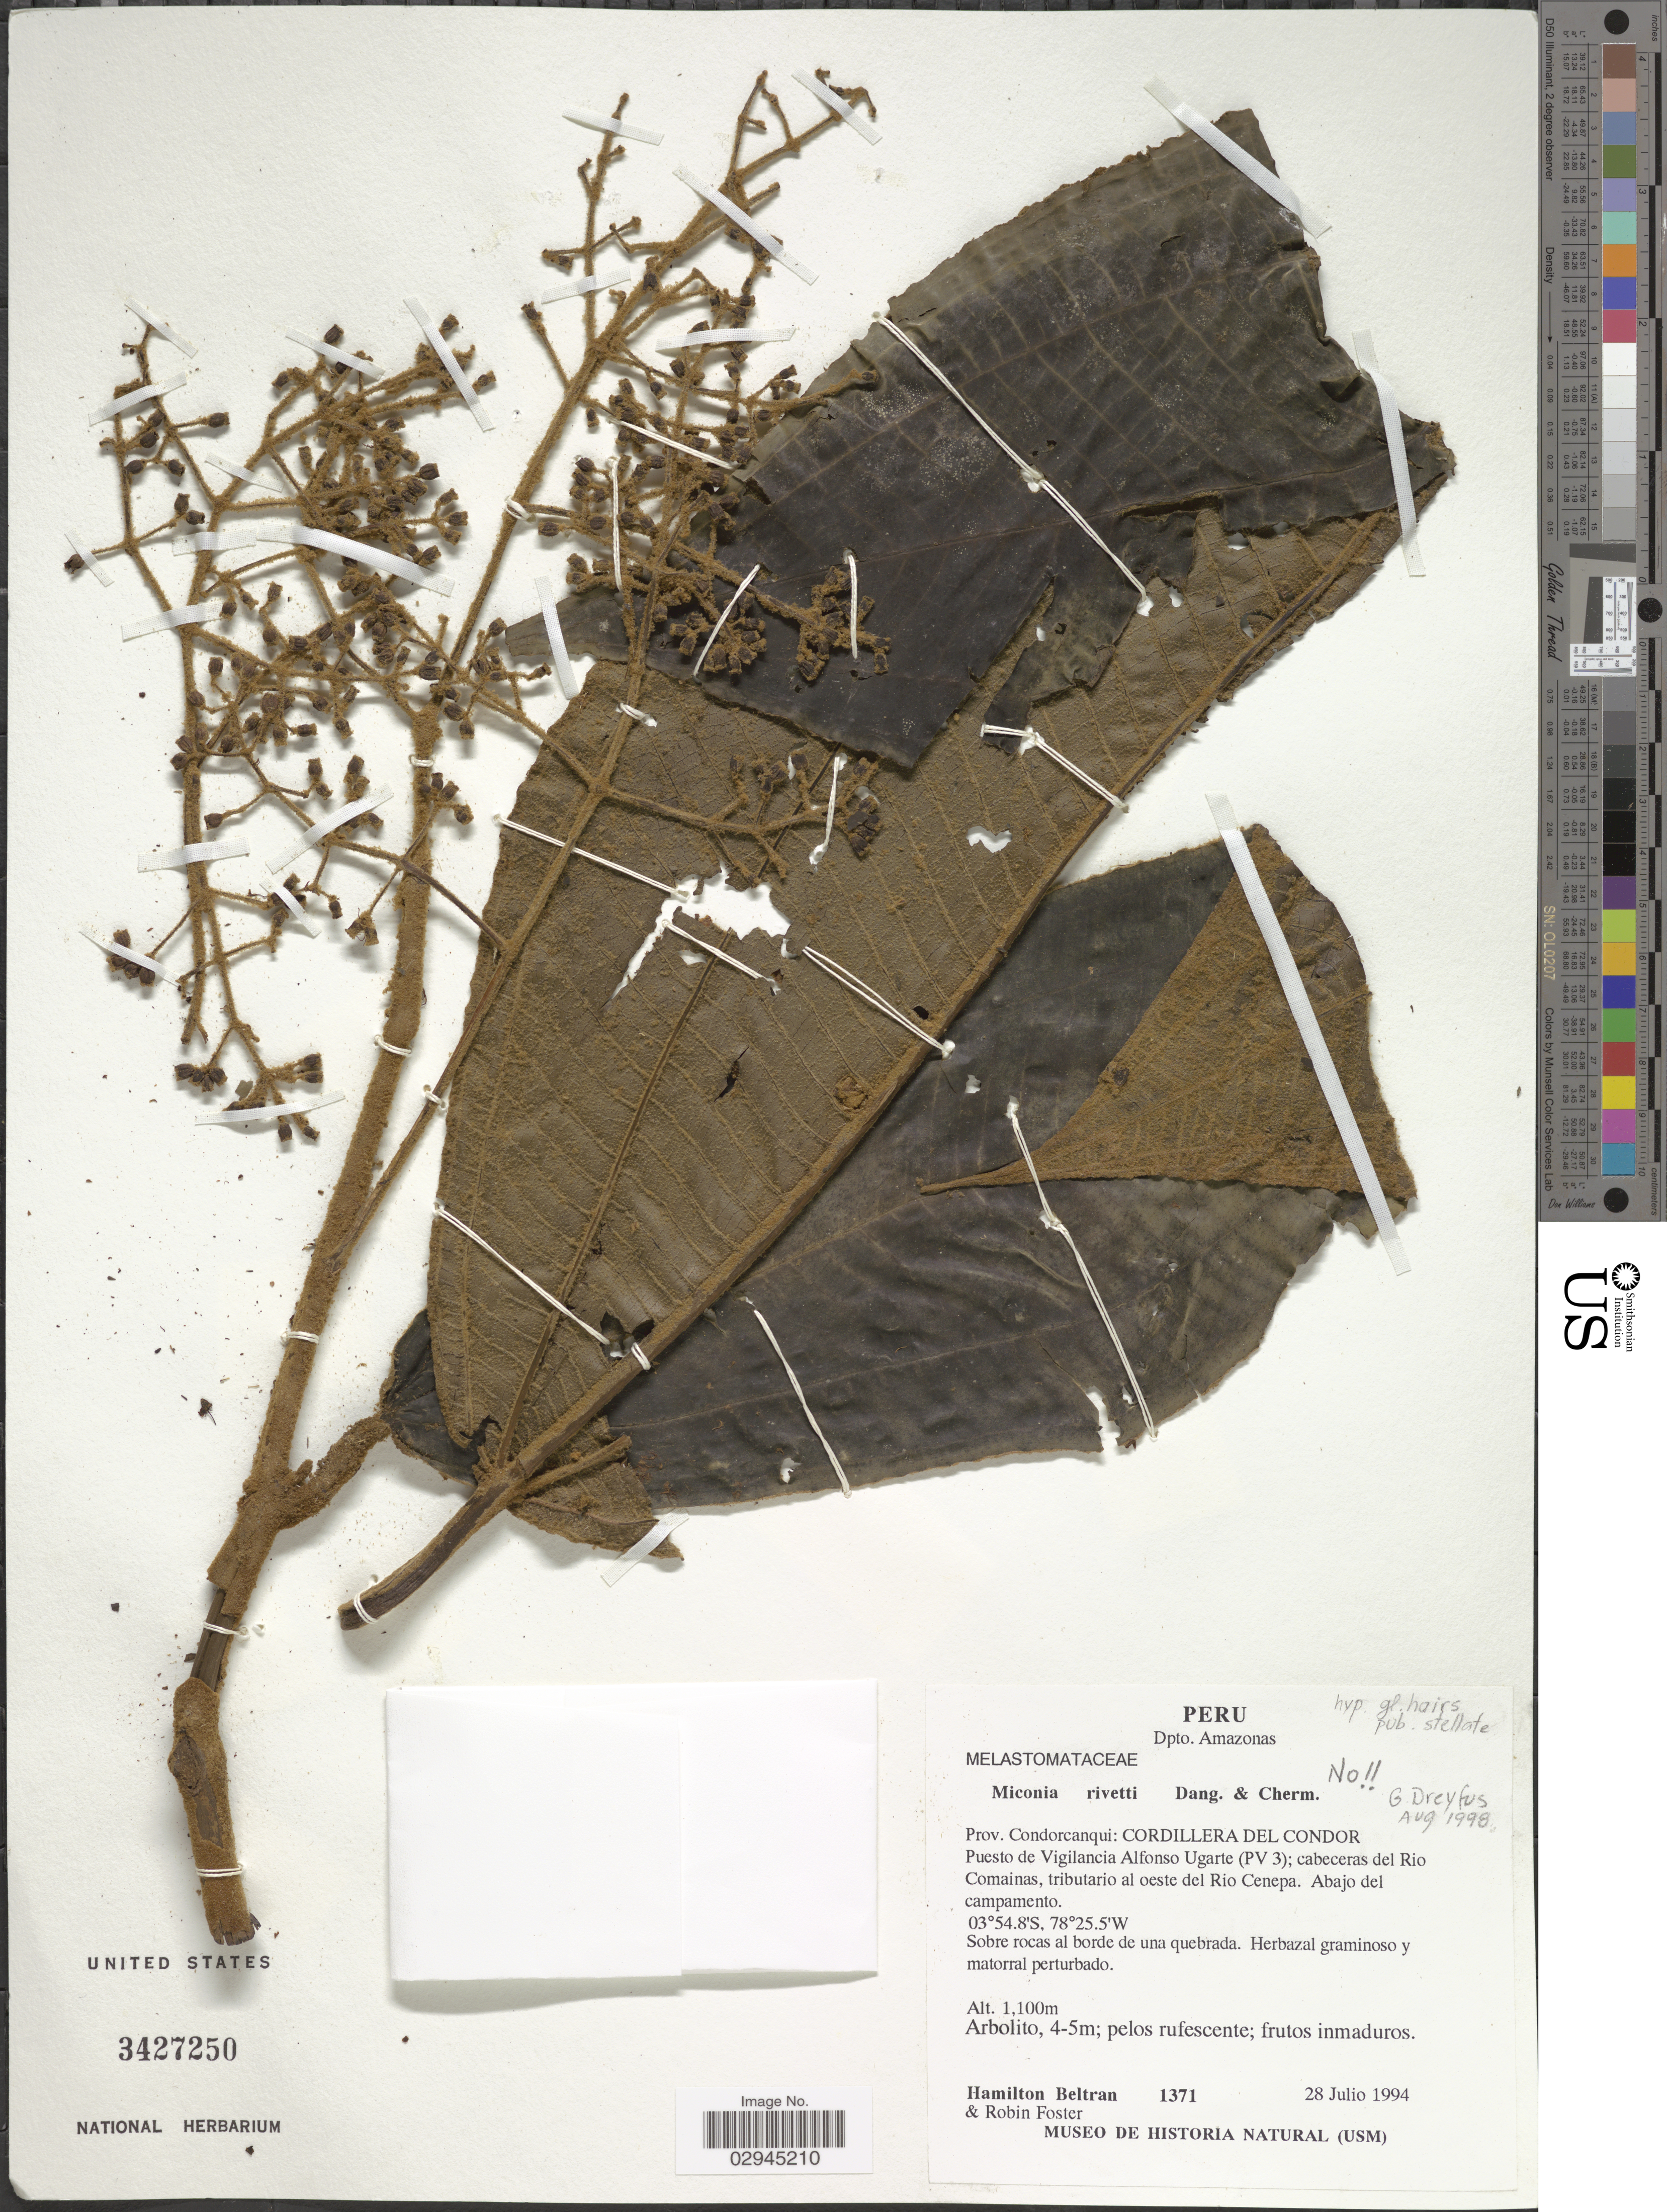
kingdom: Plantae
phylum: Tracheophyta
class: Magnoliopsida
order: Myrtales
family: Melastomataceae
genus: Miconia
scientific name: Miconia sp.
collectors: H. Beltran & R. B. Foster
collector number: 1371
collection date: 1994-07-28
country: Peru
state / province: Amazonas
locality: Dpto. Amazonas. Prov. Condorcanqui: Cordillera Del Condor. Puesto de Vigilancia Alfonso Ugarte (PV 3); cabeceras del Rio Comainas, tributario al oeste del Rio Cenepa. Abajo del campamento.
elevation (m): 1100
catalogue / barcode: US 3427250